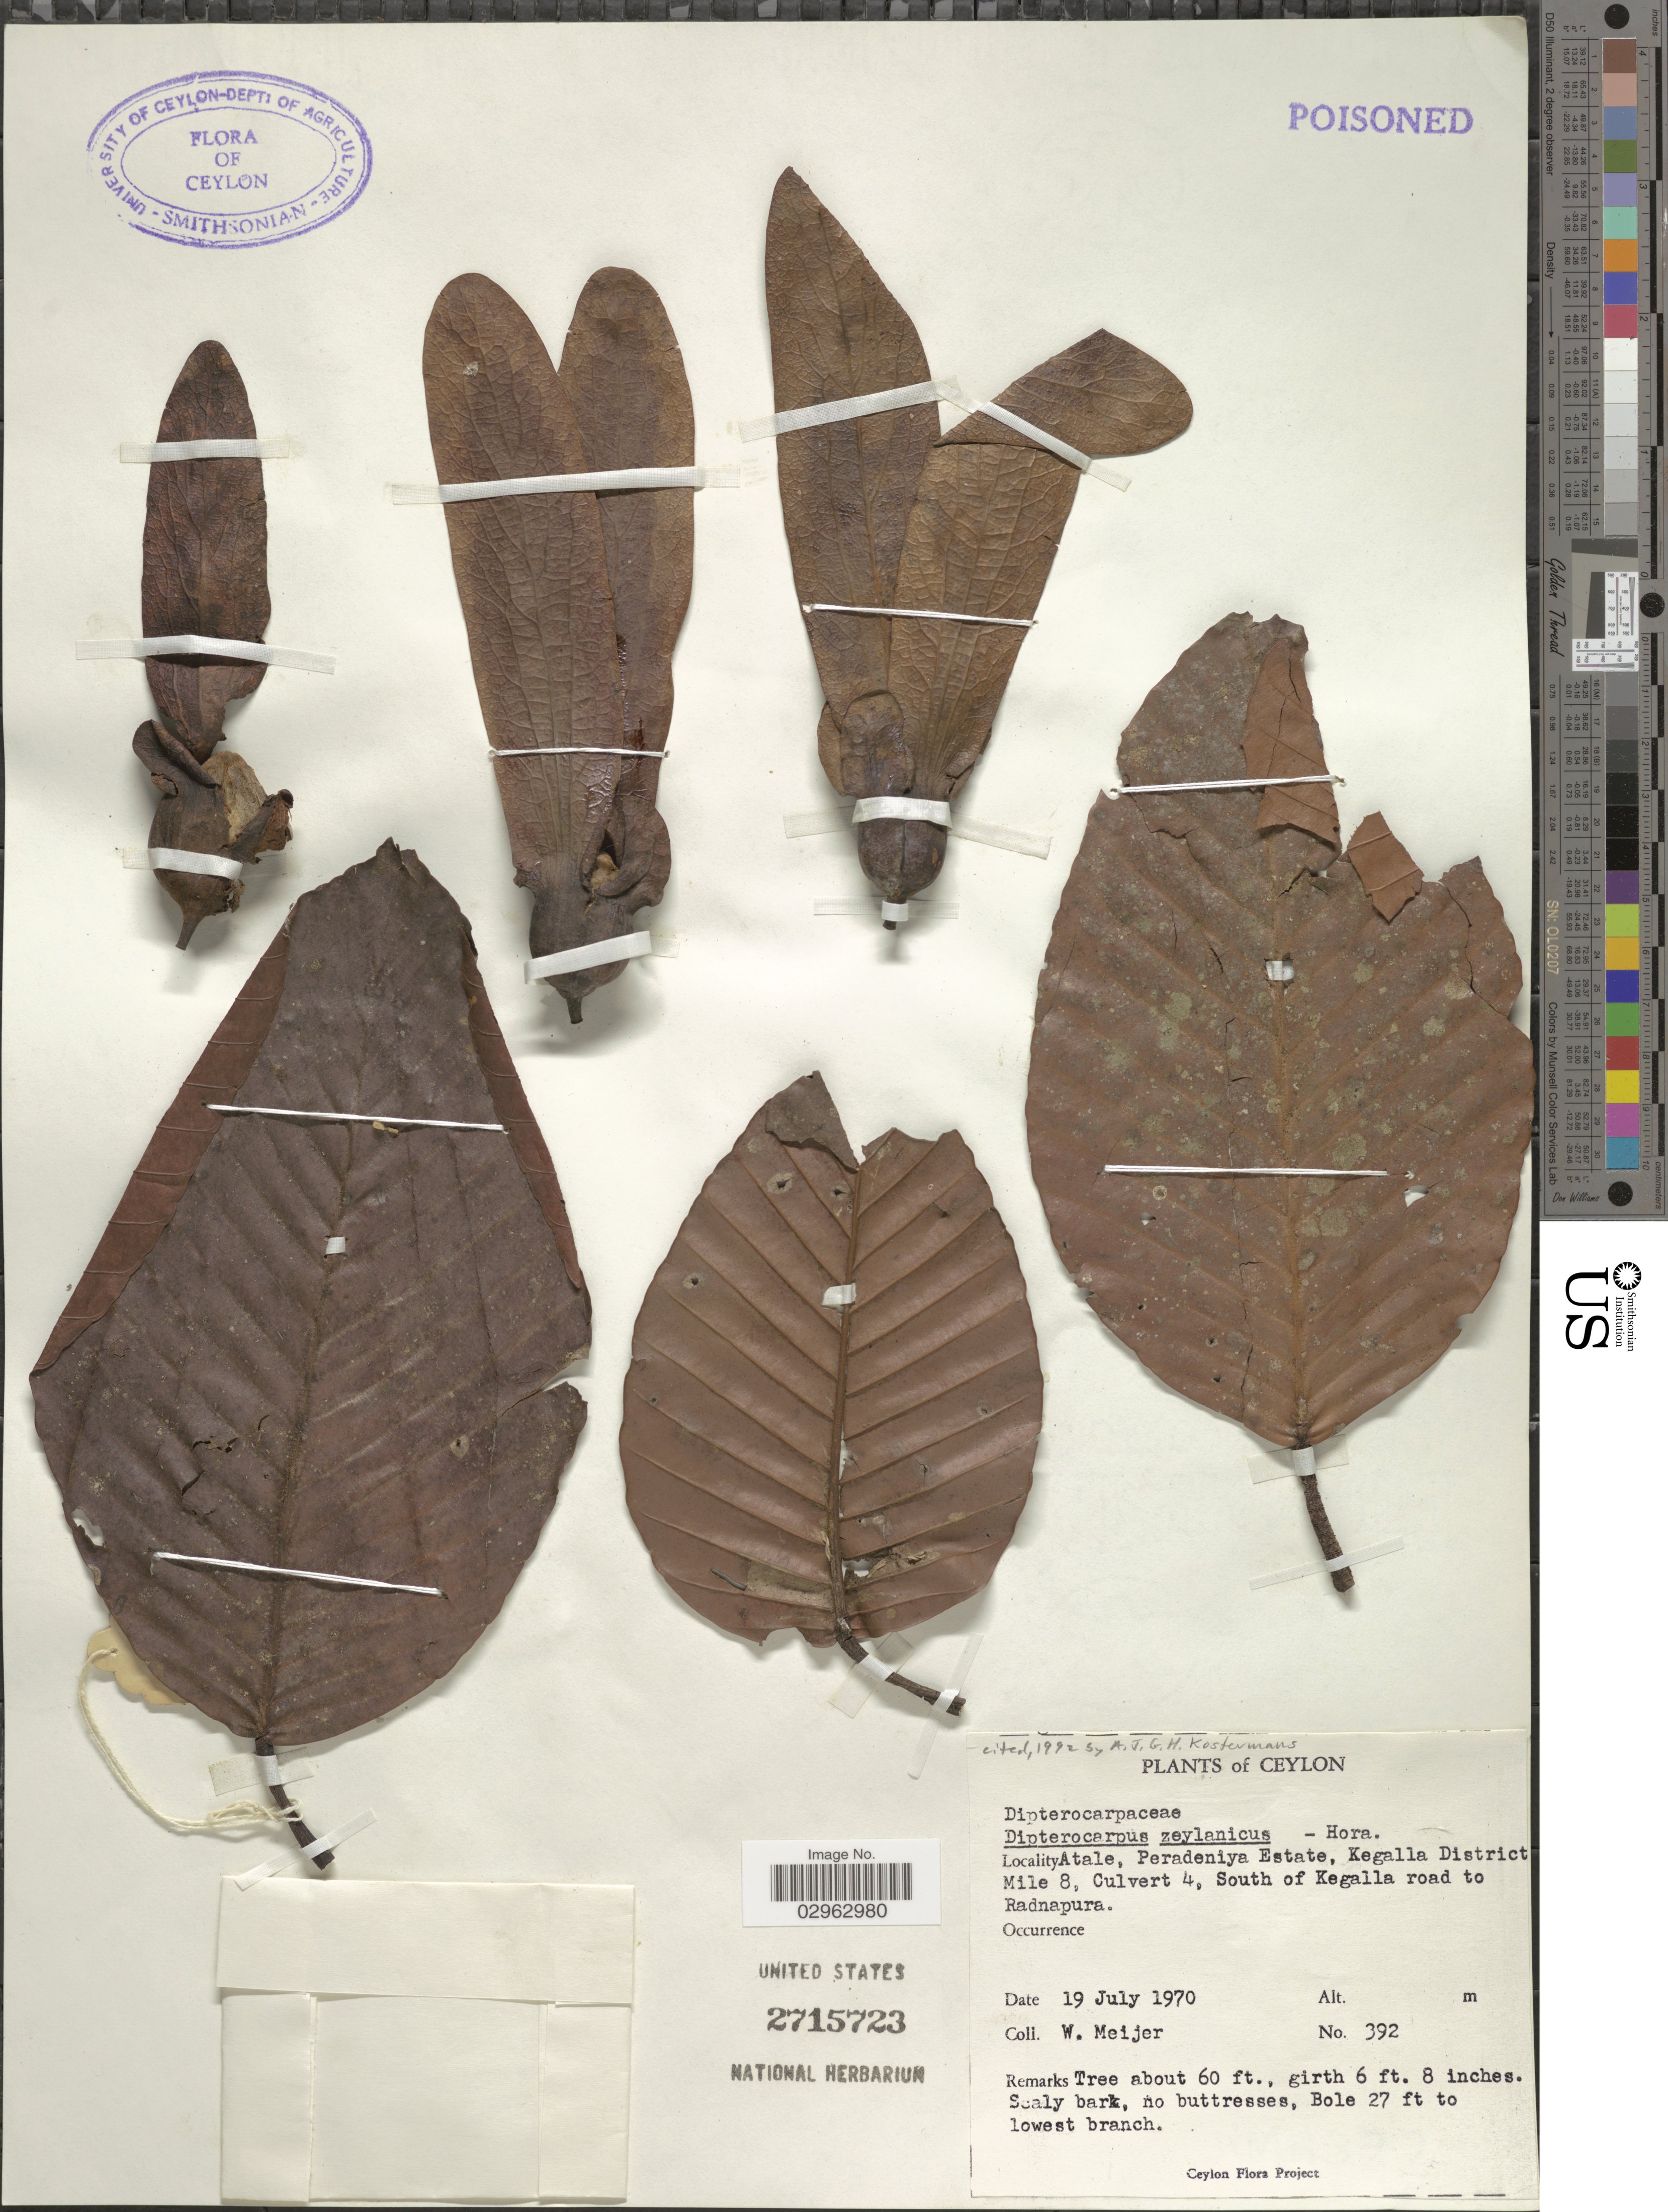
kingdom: Plantae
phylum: Tracheophyta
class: Magnoliopsida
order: Malvales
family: Dipterocarpaceae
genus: Dipterocarpus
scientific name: Dipterocarpus zeylanicus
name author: Thwaites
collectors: W. Meijer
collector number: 392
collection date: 1970-07-19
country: Sri Lanka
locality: Ceylon. Atale, Peradeniya Estate, Kegalla District. Mile 8, Culvert 4, South of Kegalla road to Radnapura.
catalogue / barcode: US 2715723